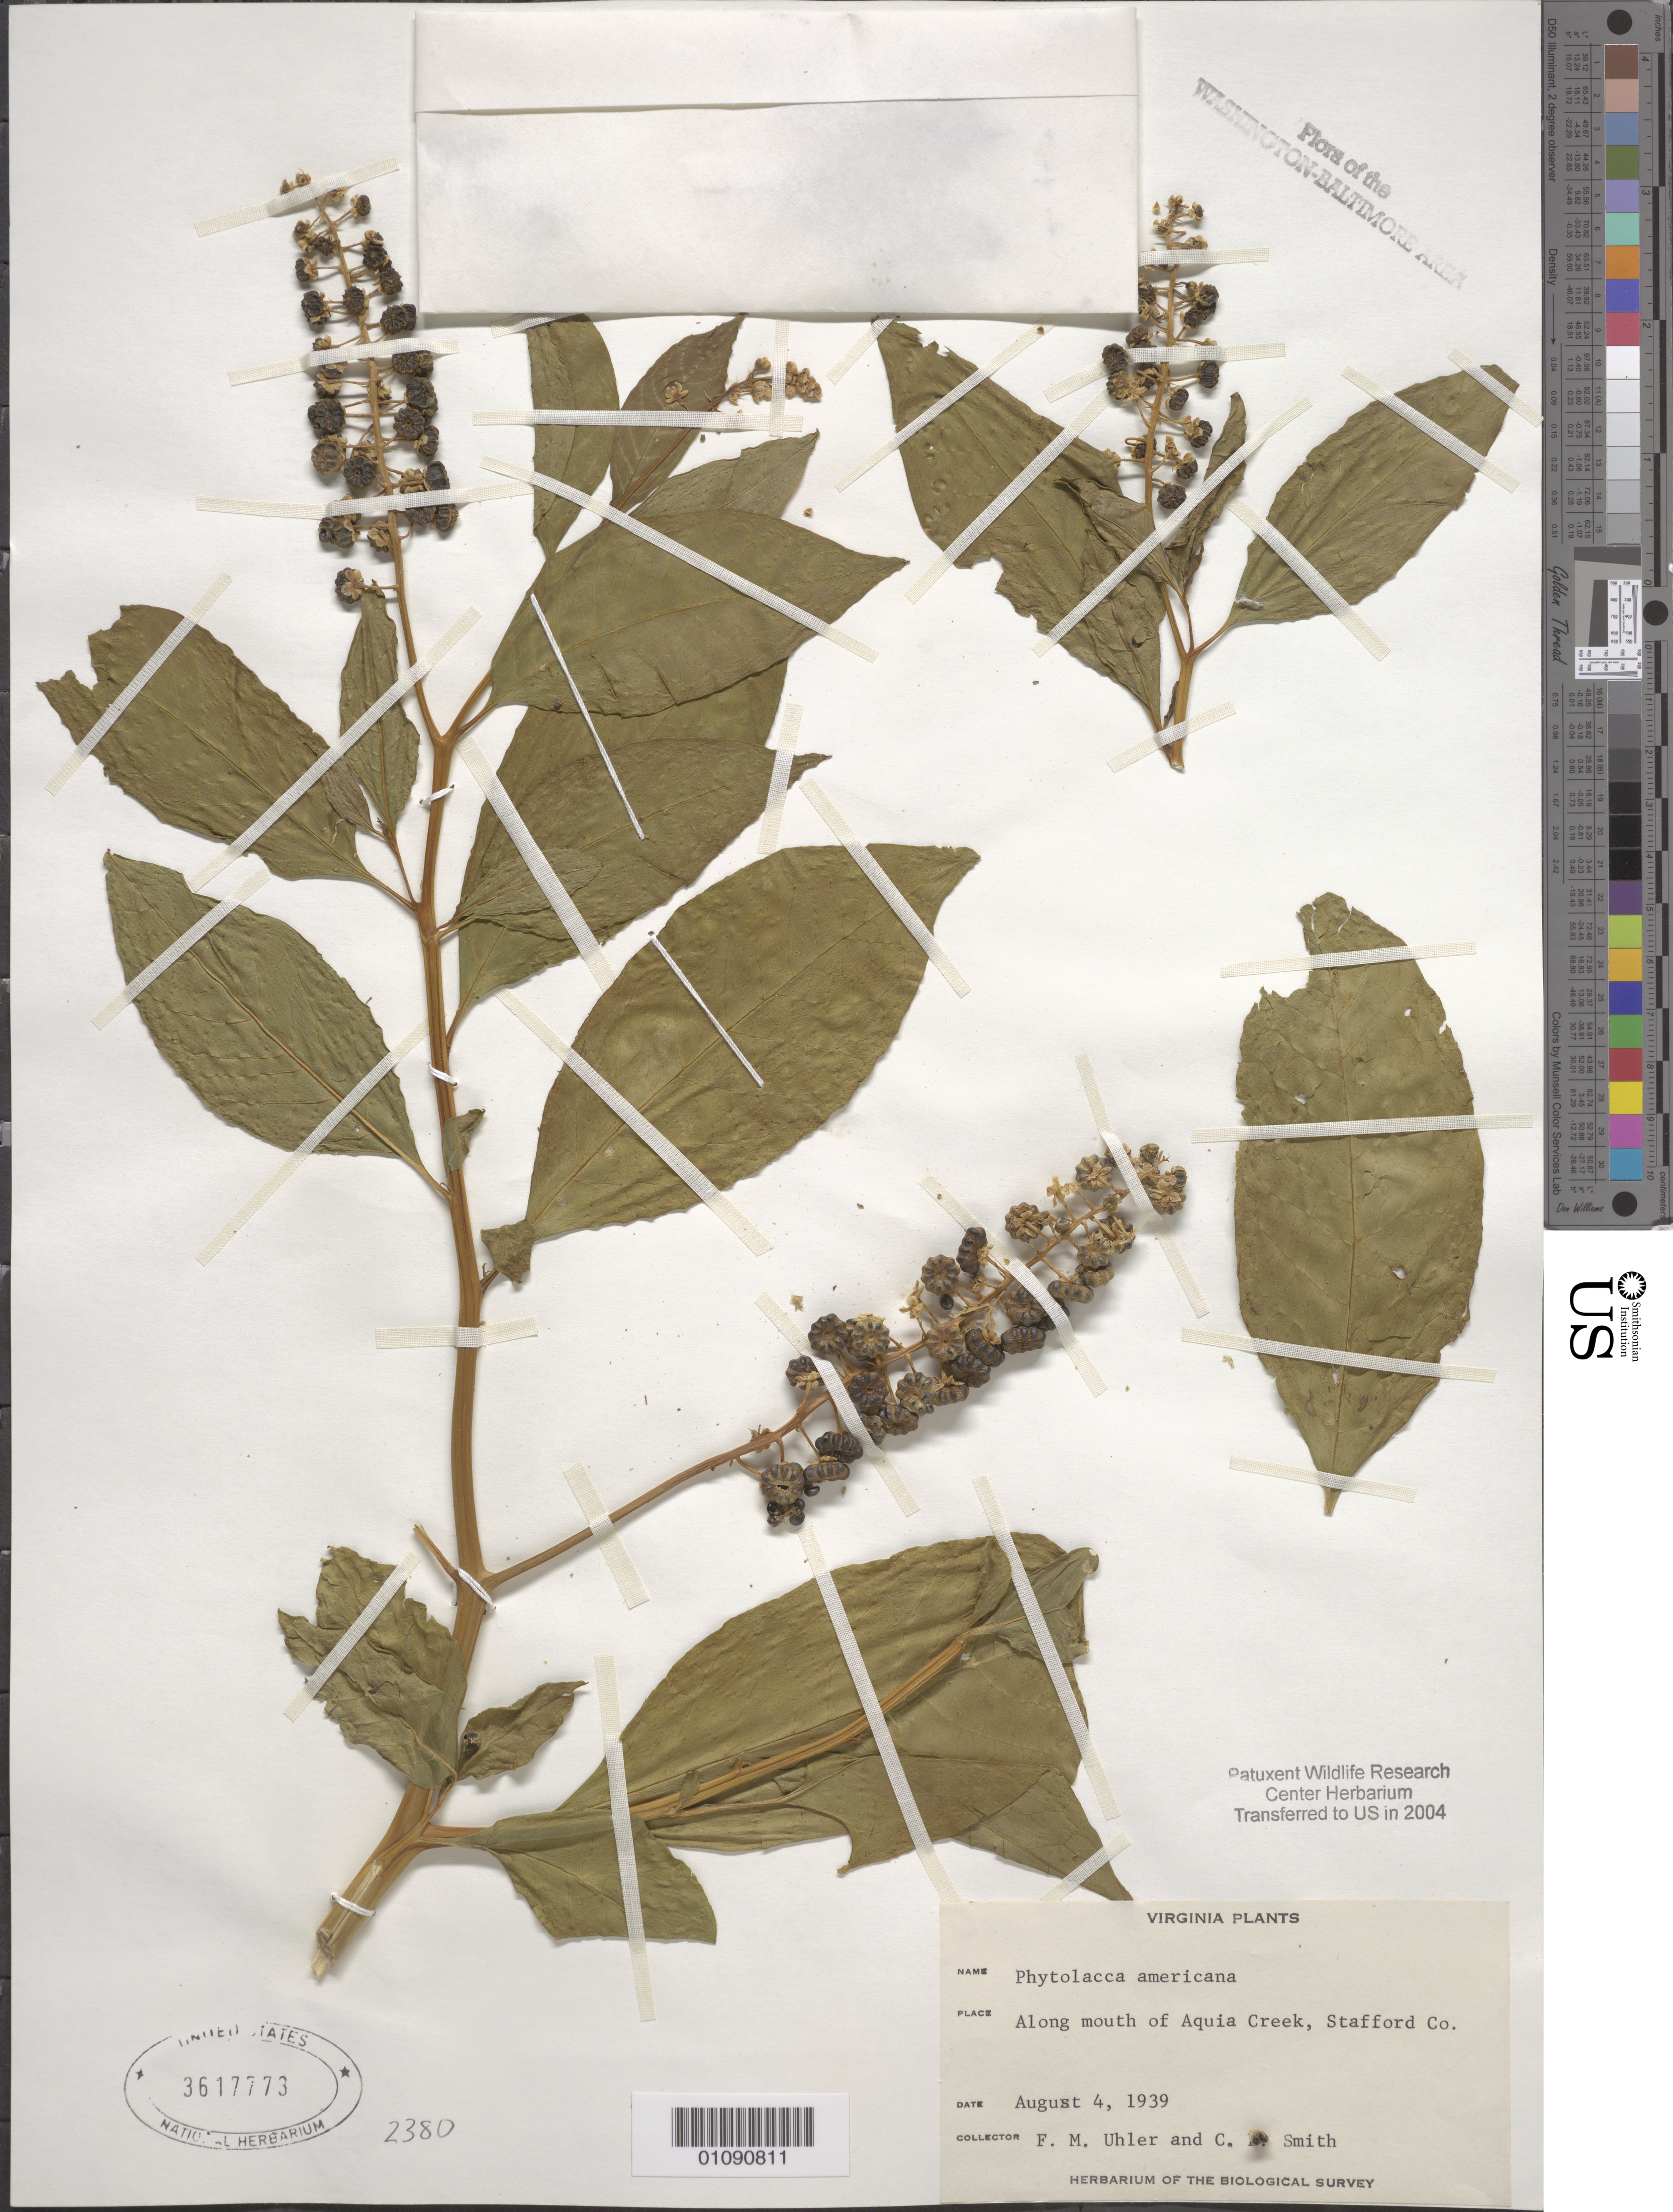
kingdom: Plantae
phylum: Tracheophyta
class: Magnoliopsida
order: Caryophyllales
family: Phytolaccaceae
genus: Phytolacca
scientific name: Phytolacca americana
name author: L.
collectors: F. M. Uhler & C. F. Smith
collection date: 1939-08-04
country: United States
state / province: Virginia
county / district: Stafford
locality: Along mouth of Aquia Creek.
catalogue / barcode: US 3617773